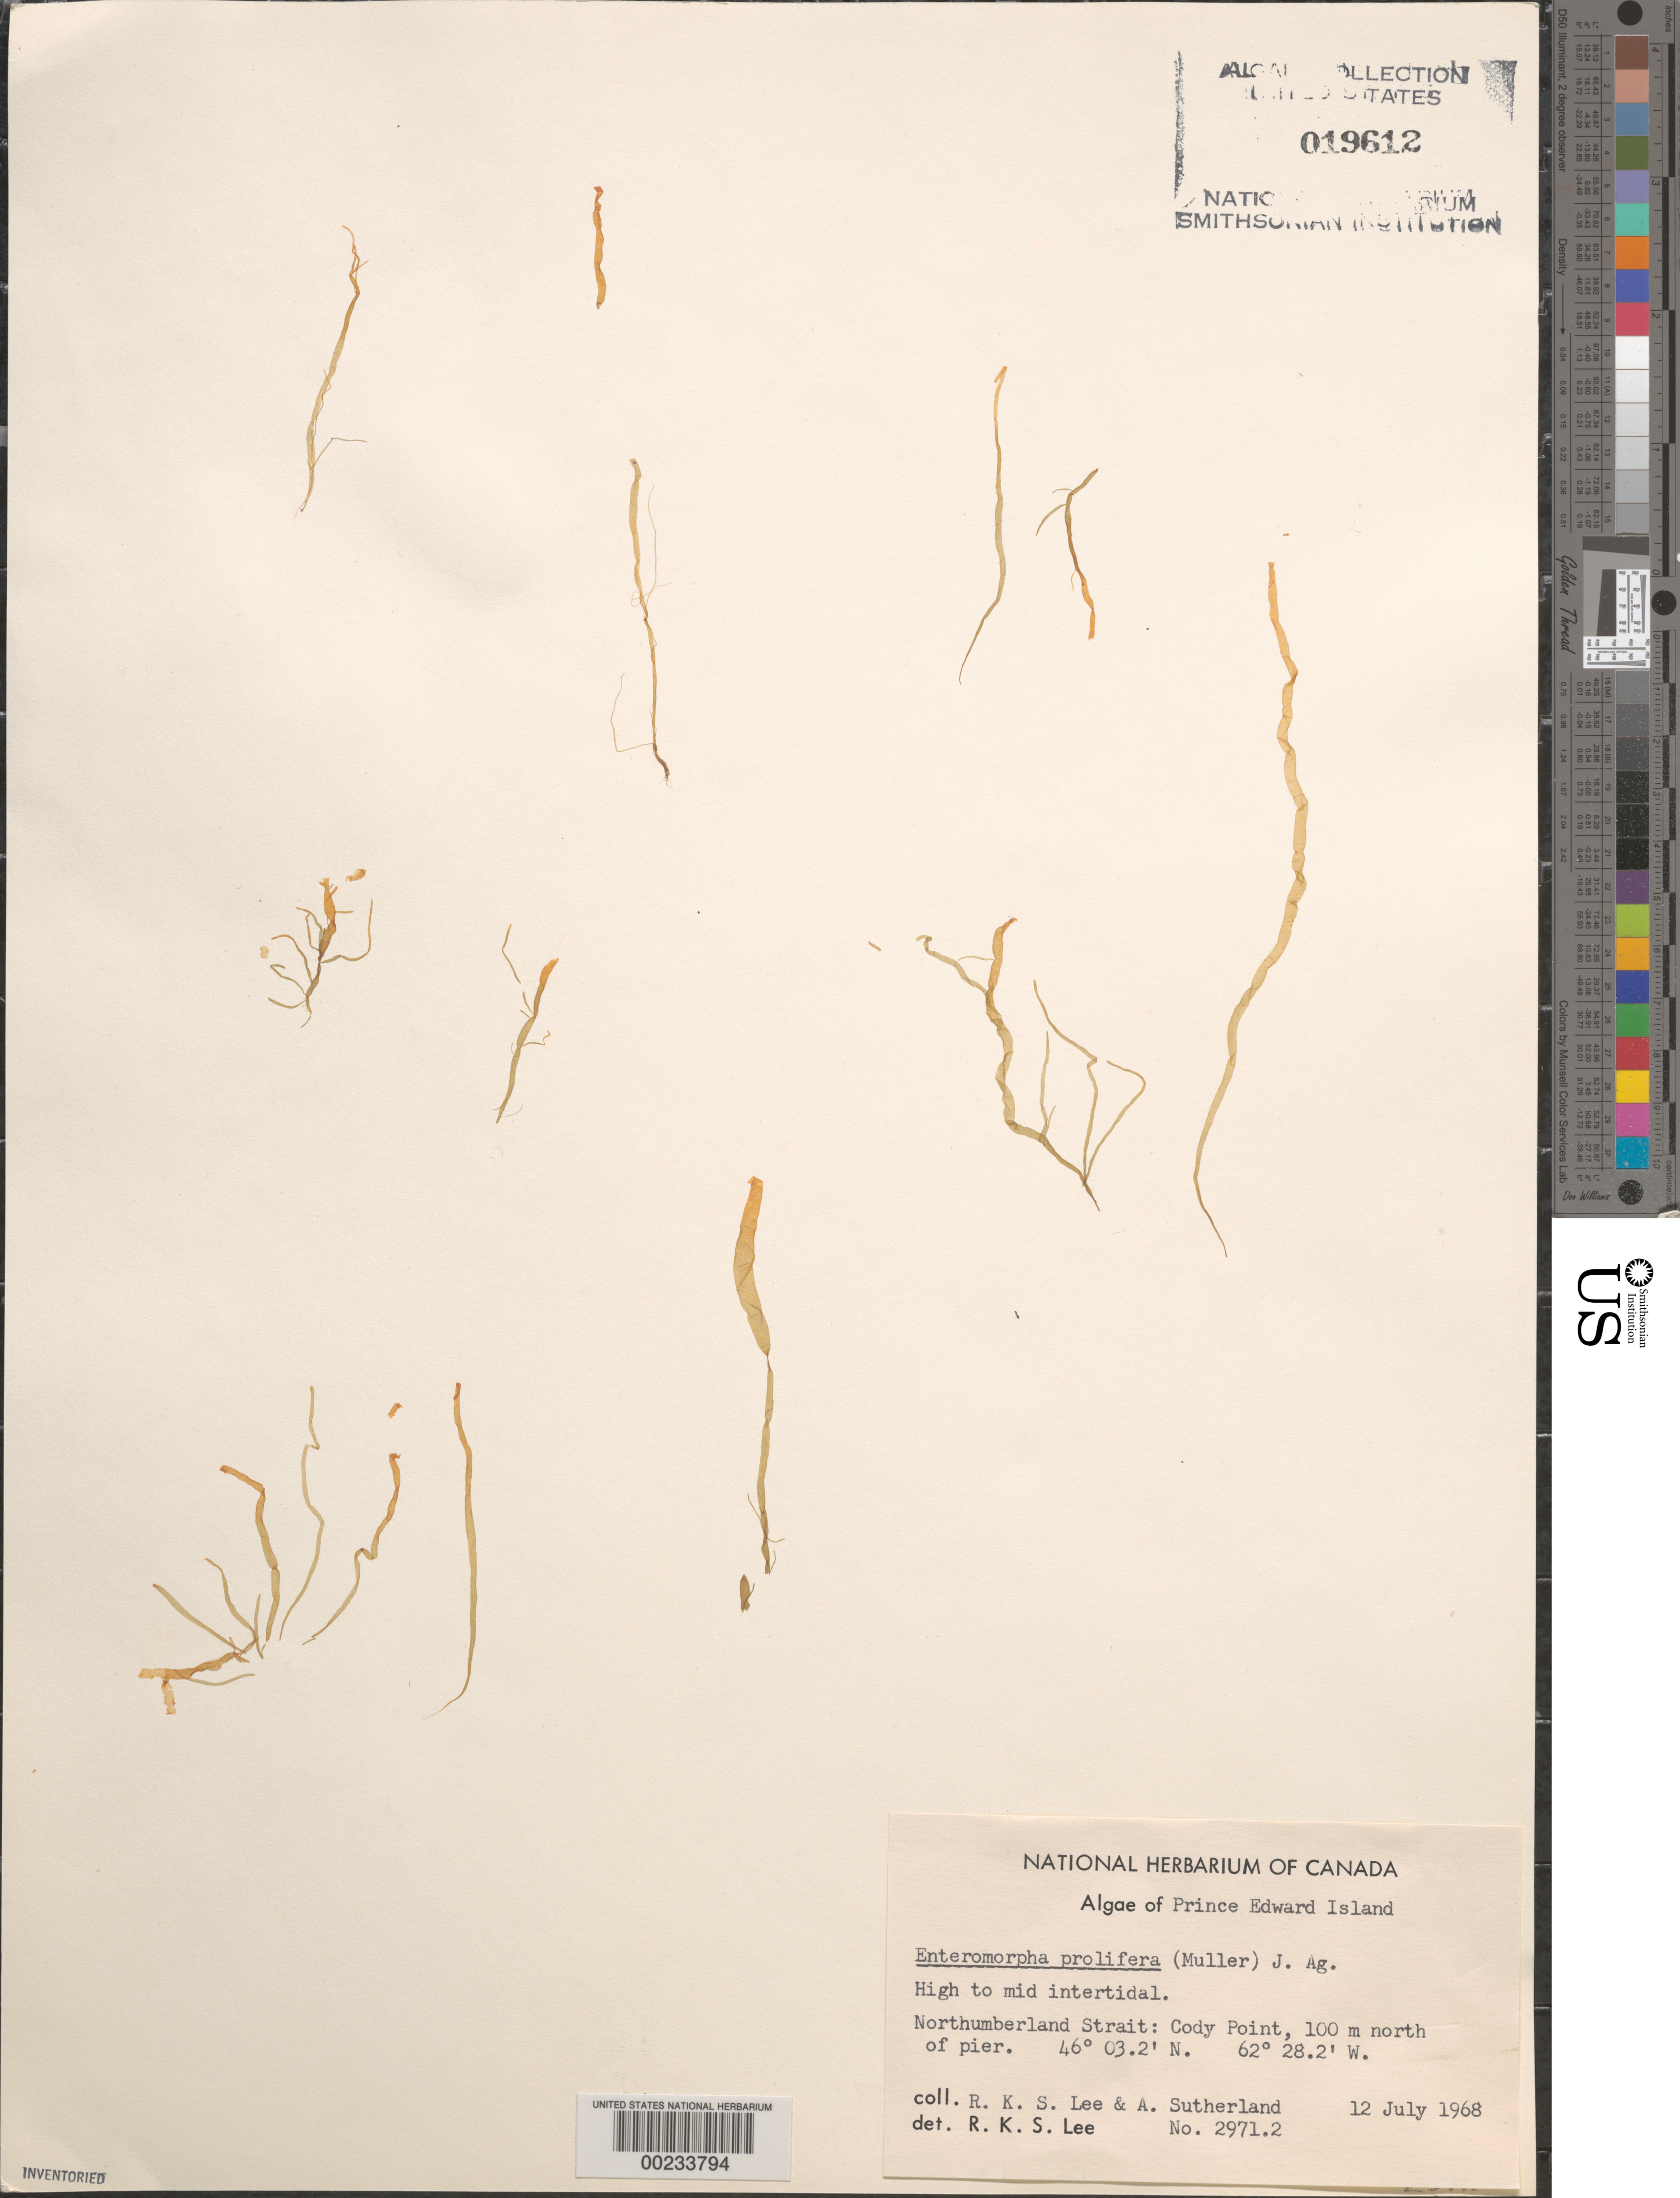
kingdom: Plantae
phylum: Chlorophyta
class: Ulvophyceae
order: Ulvales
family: Ulvaceae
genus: Ulva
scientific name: Ulva prolifera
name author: O.F. Müller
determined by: Algae name updating Project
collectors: R. Lee & A. Sutherland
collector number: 2971.2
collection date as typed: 12 Jul 1968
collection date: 1968-07-12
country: Canada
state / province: Prince Edward Island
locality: Cody point, northumberland strait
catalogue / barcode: US 19612